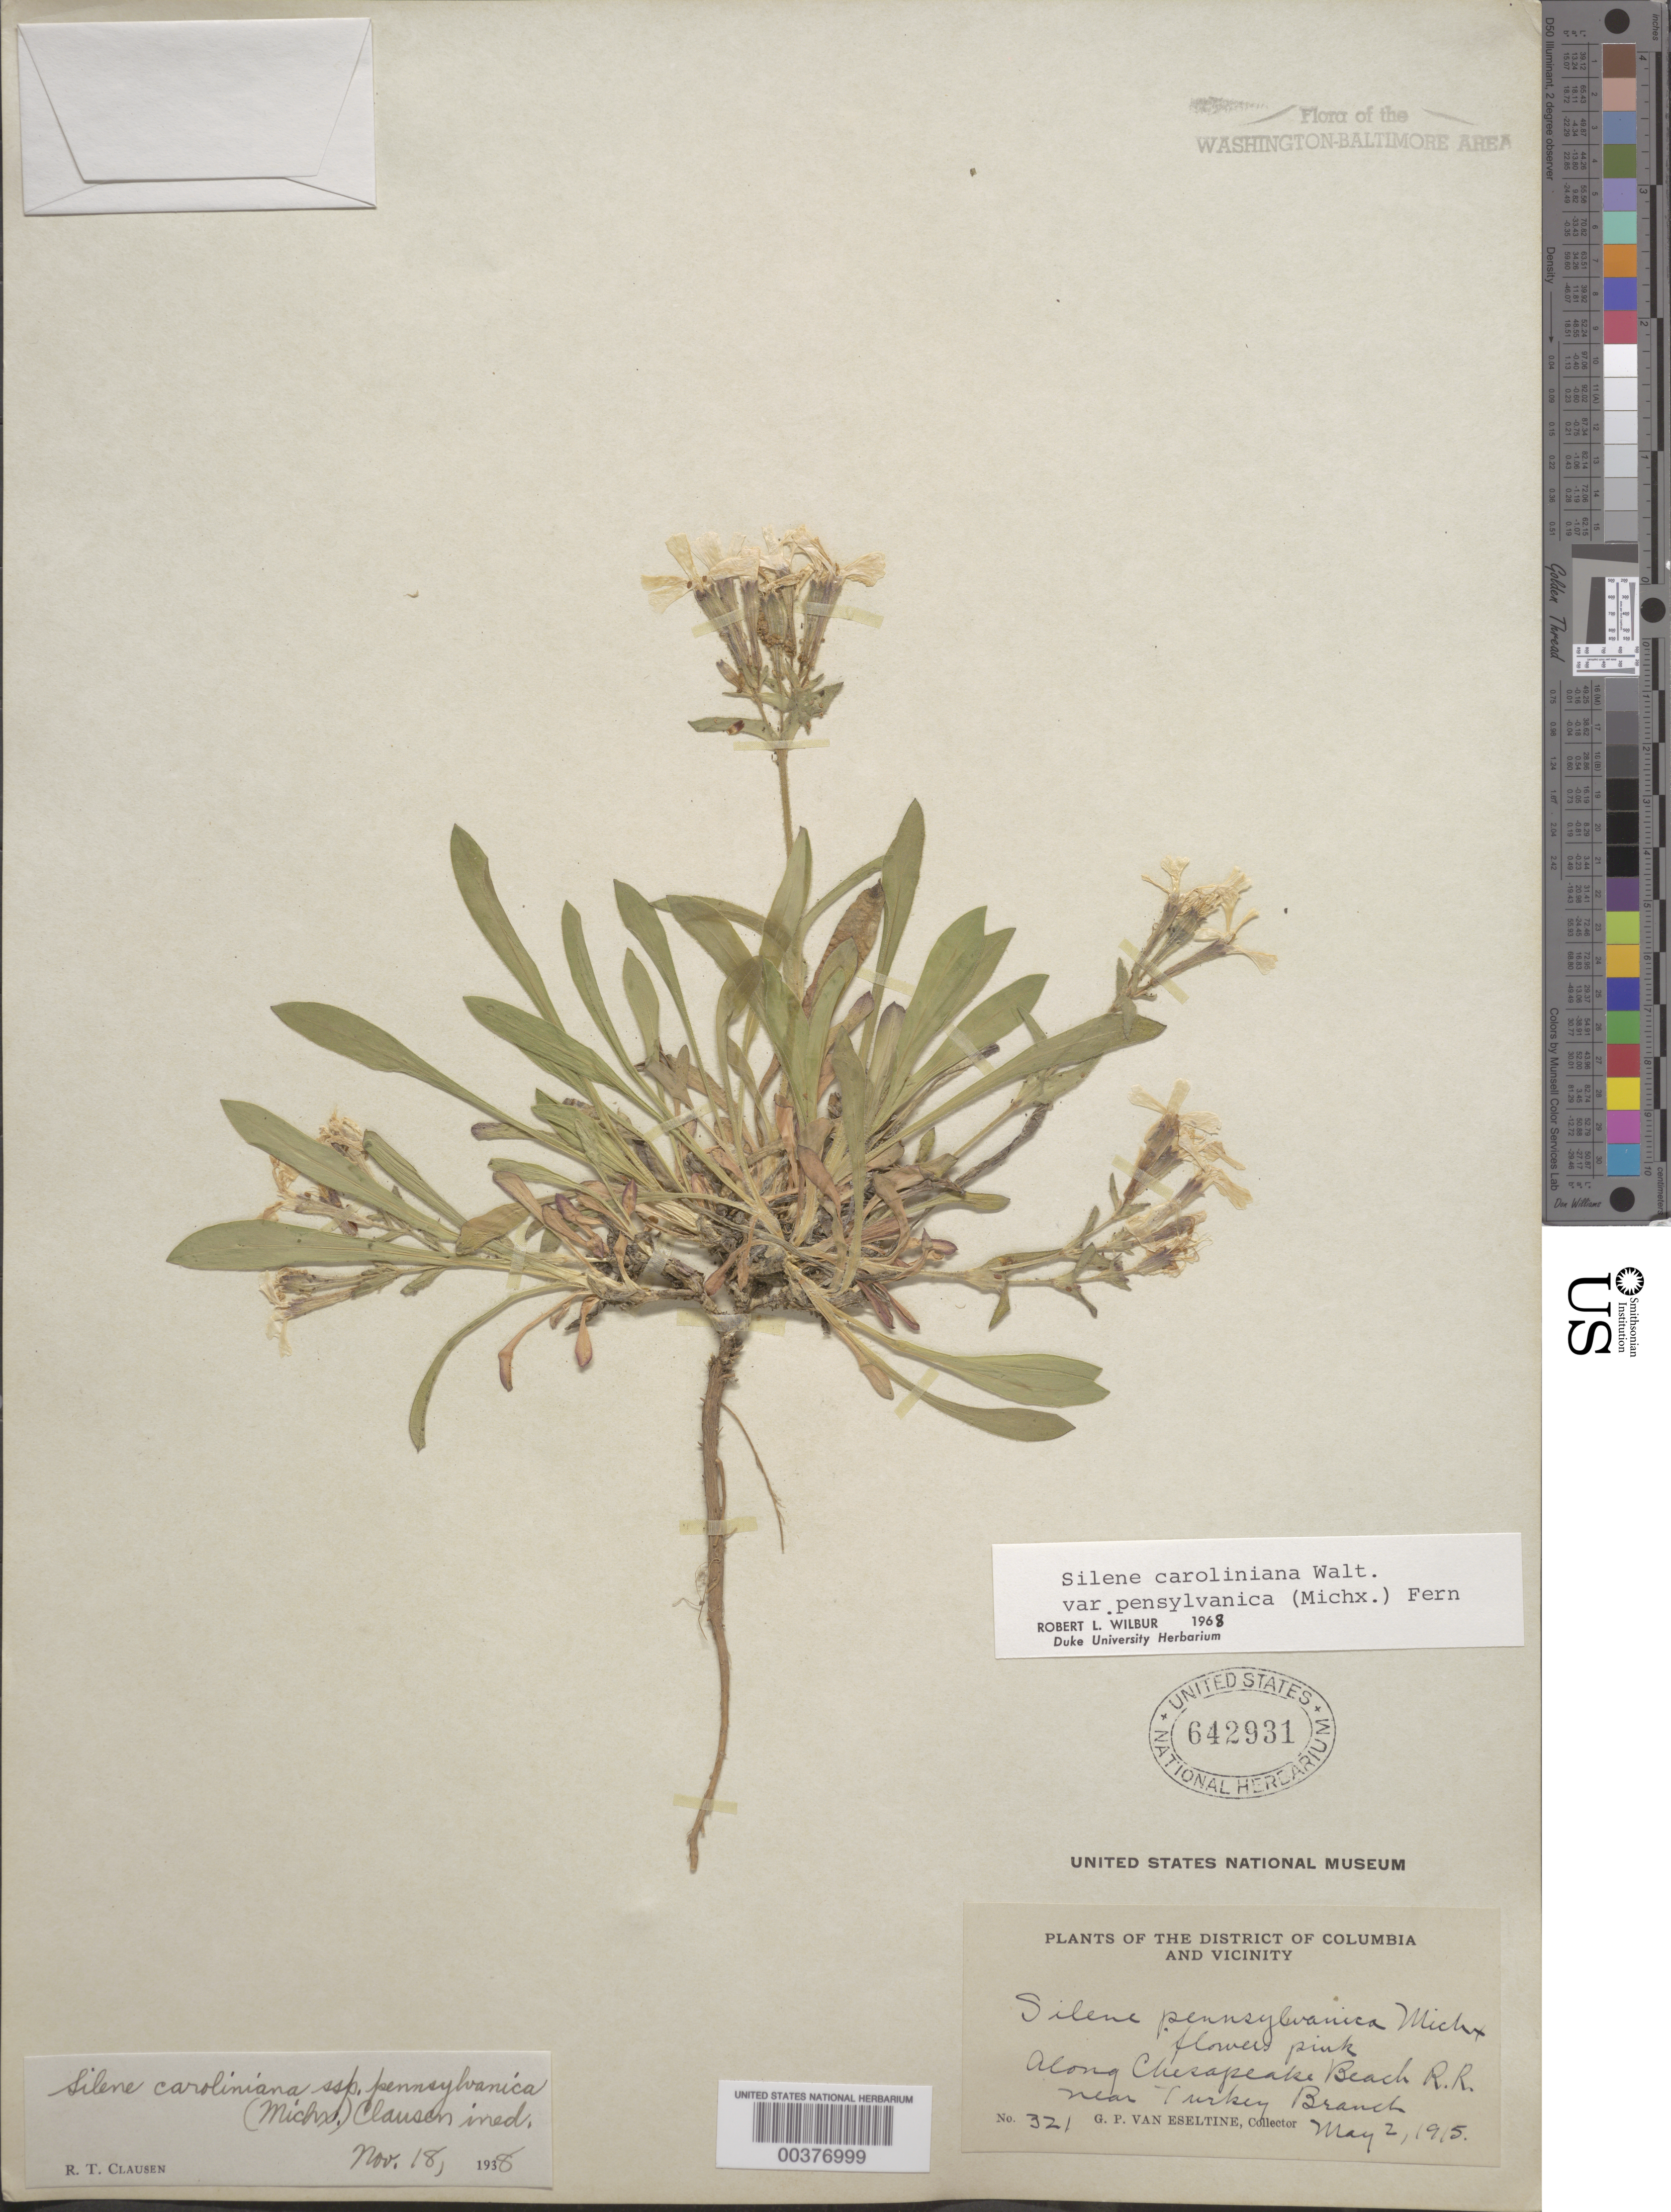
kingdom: Plantae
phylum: Tracheophyta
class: Magnoliopsida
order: Caryophyllales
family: Caryophyllaceae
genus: Silene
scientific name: Silene caroliniana var. pensylvanica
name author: (Michx.) Fernald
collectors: G. P. Van Eseltine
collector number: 321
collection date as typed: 02 May 1915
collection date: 1915-05-02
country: United States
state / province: Maryland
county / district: Montgomery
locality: Chesapeake Beach Railroad, near Turkey Branch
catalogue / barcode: US 642931